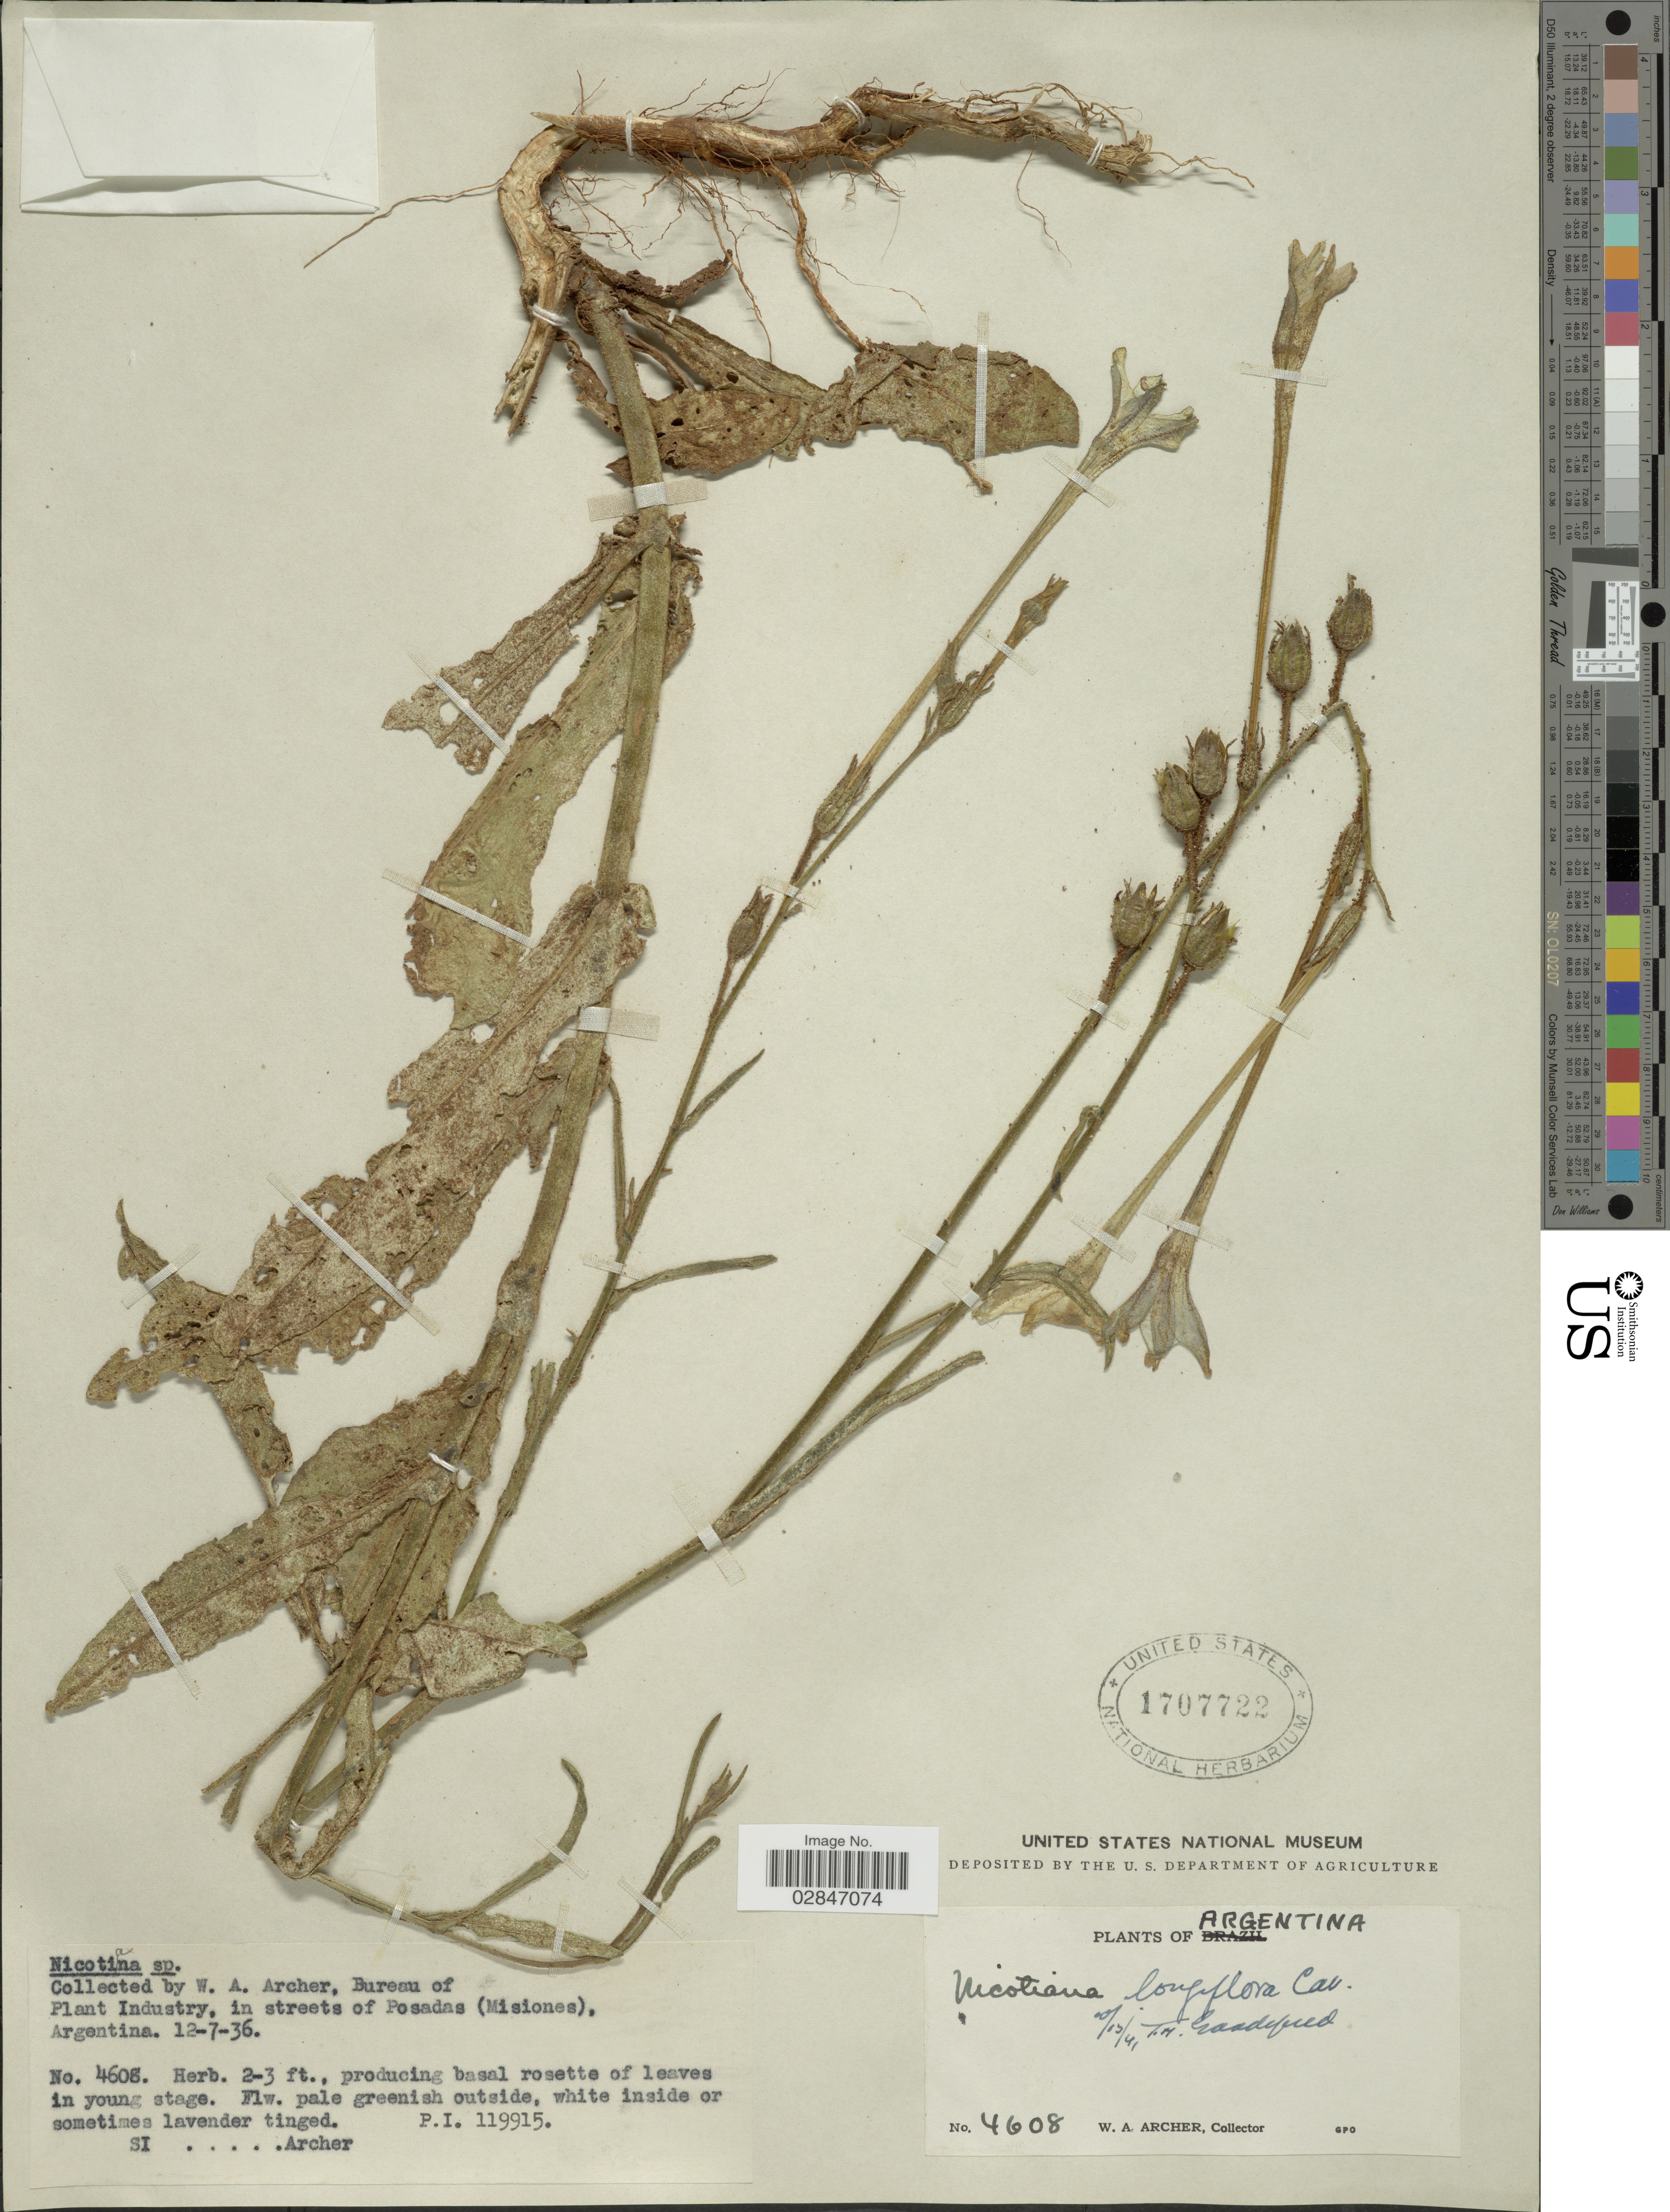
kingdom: Plantae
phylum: Tracheophyta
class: Magnoliopsida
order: Solanales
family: Solanaceae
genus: Nicotiana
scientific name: Nicotiana longiflora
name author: Cav.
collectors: W. A. Archer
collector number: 4608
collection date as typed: Transcribed d/m/y: 12/7/36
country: Argentina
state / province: Misiones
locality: In streets of Posadas (Misiones).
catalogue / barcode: US 1707722